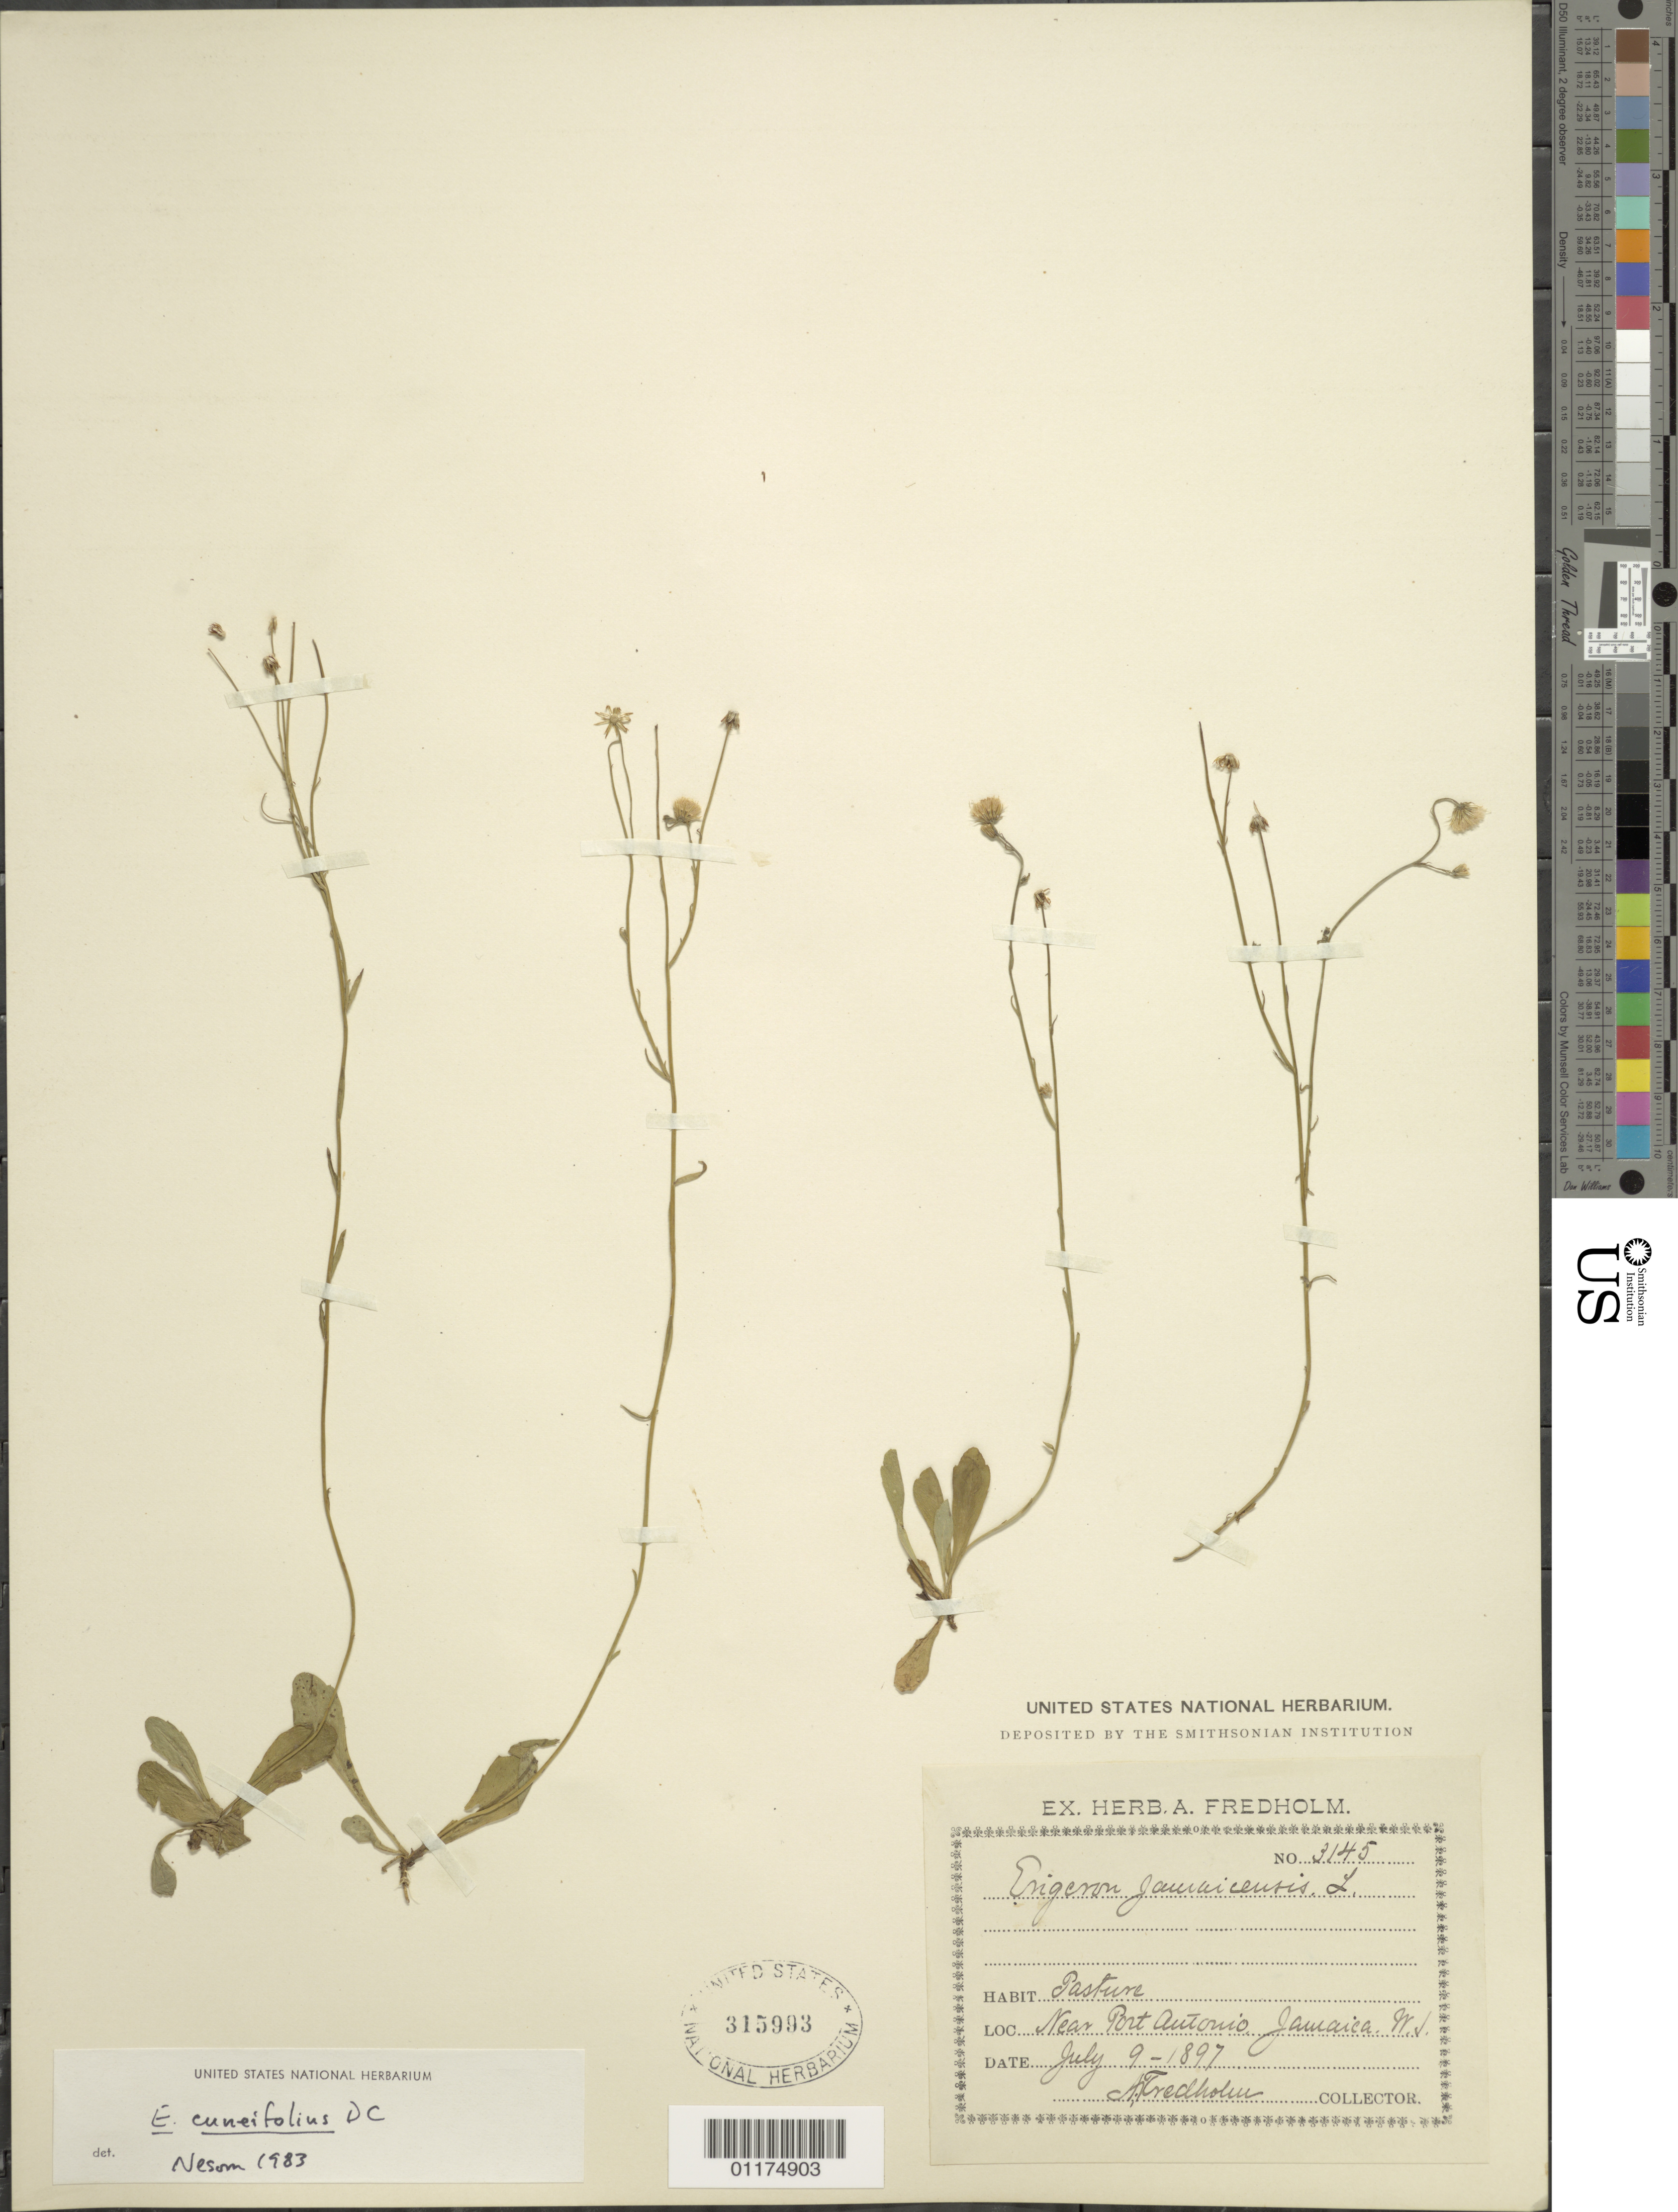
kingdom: Plantae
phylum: Tracheophyta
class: Magnoliopsida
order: Asterales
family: Asteraceae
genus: Erigeron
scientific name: Erigeron cuneifolius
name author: DC.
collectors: A. Fredholm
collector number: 3145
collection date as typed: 09 Jul 1897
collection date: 1897-07-09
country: Jamaica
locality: Near Port Antonio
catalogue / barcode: US 315993